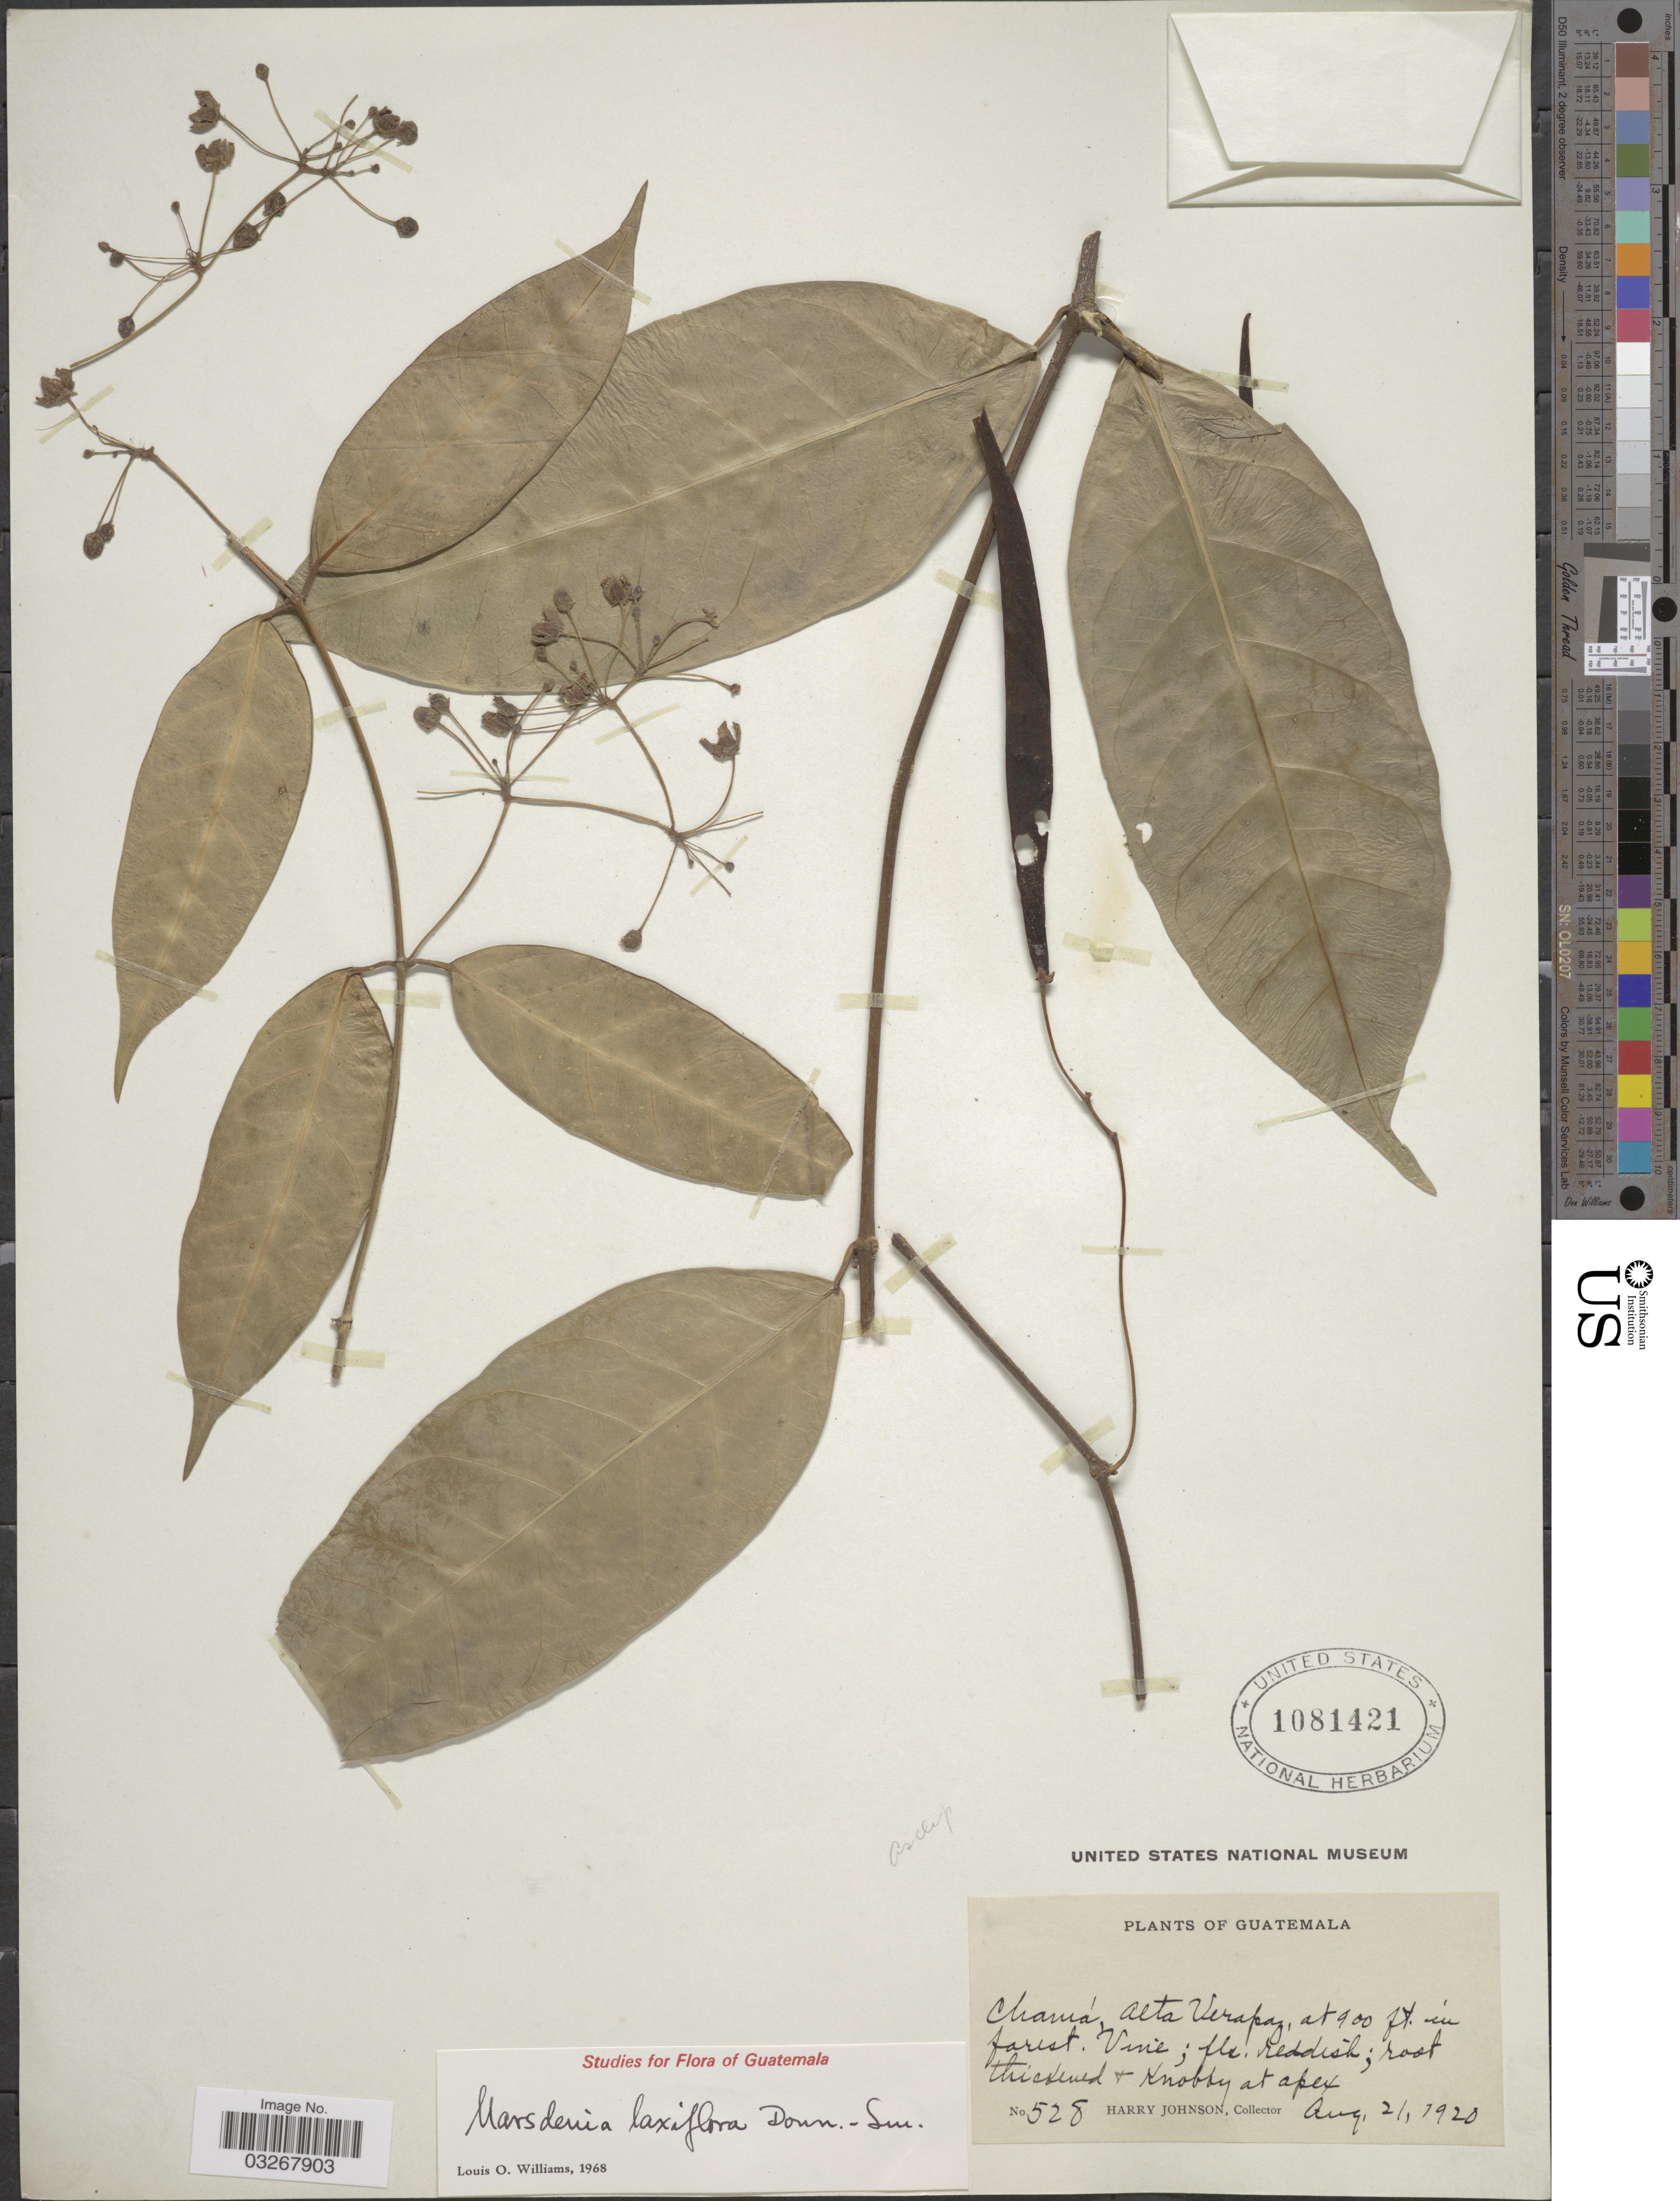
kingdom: Plantae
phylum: Tracheophyta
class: Magnoliopsida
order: Gentianales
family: Apocynaceae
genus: Marsdenia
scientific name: Marsdenia laxiflora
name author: Donn. Sm.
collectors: H. Johnson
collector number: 528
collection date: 1920-08-21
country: Guatemala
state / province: Alta Verapaz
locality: Chamá.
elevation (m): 274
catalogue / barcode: US 1081421